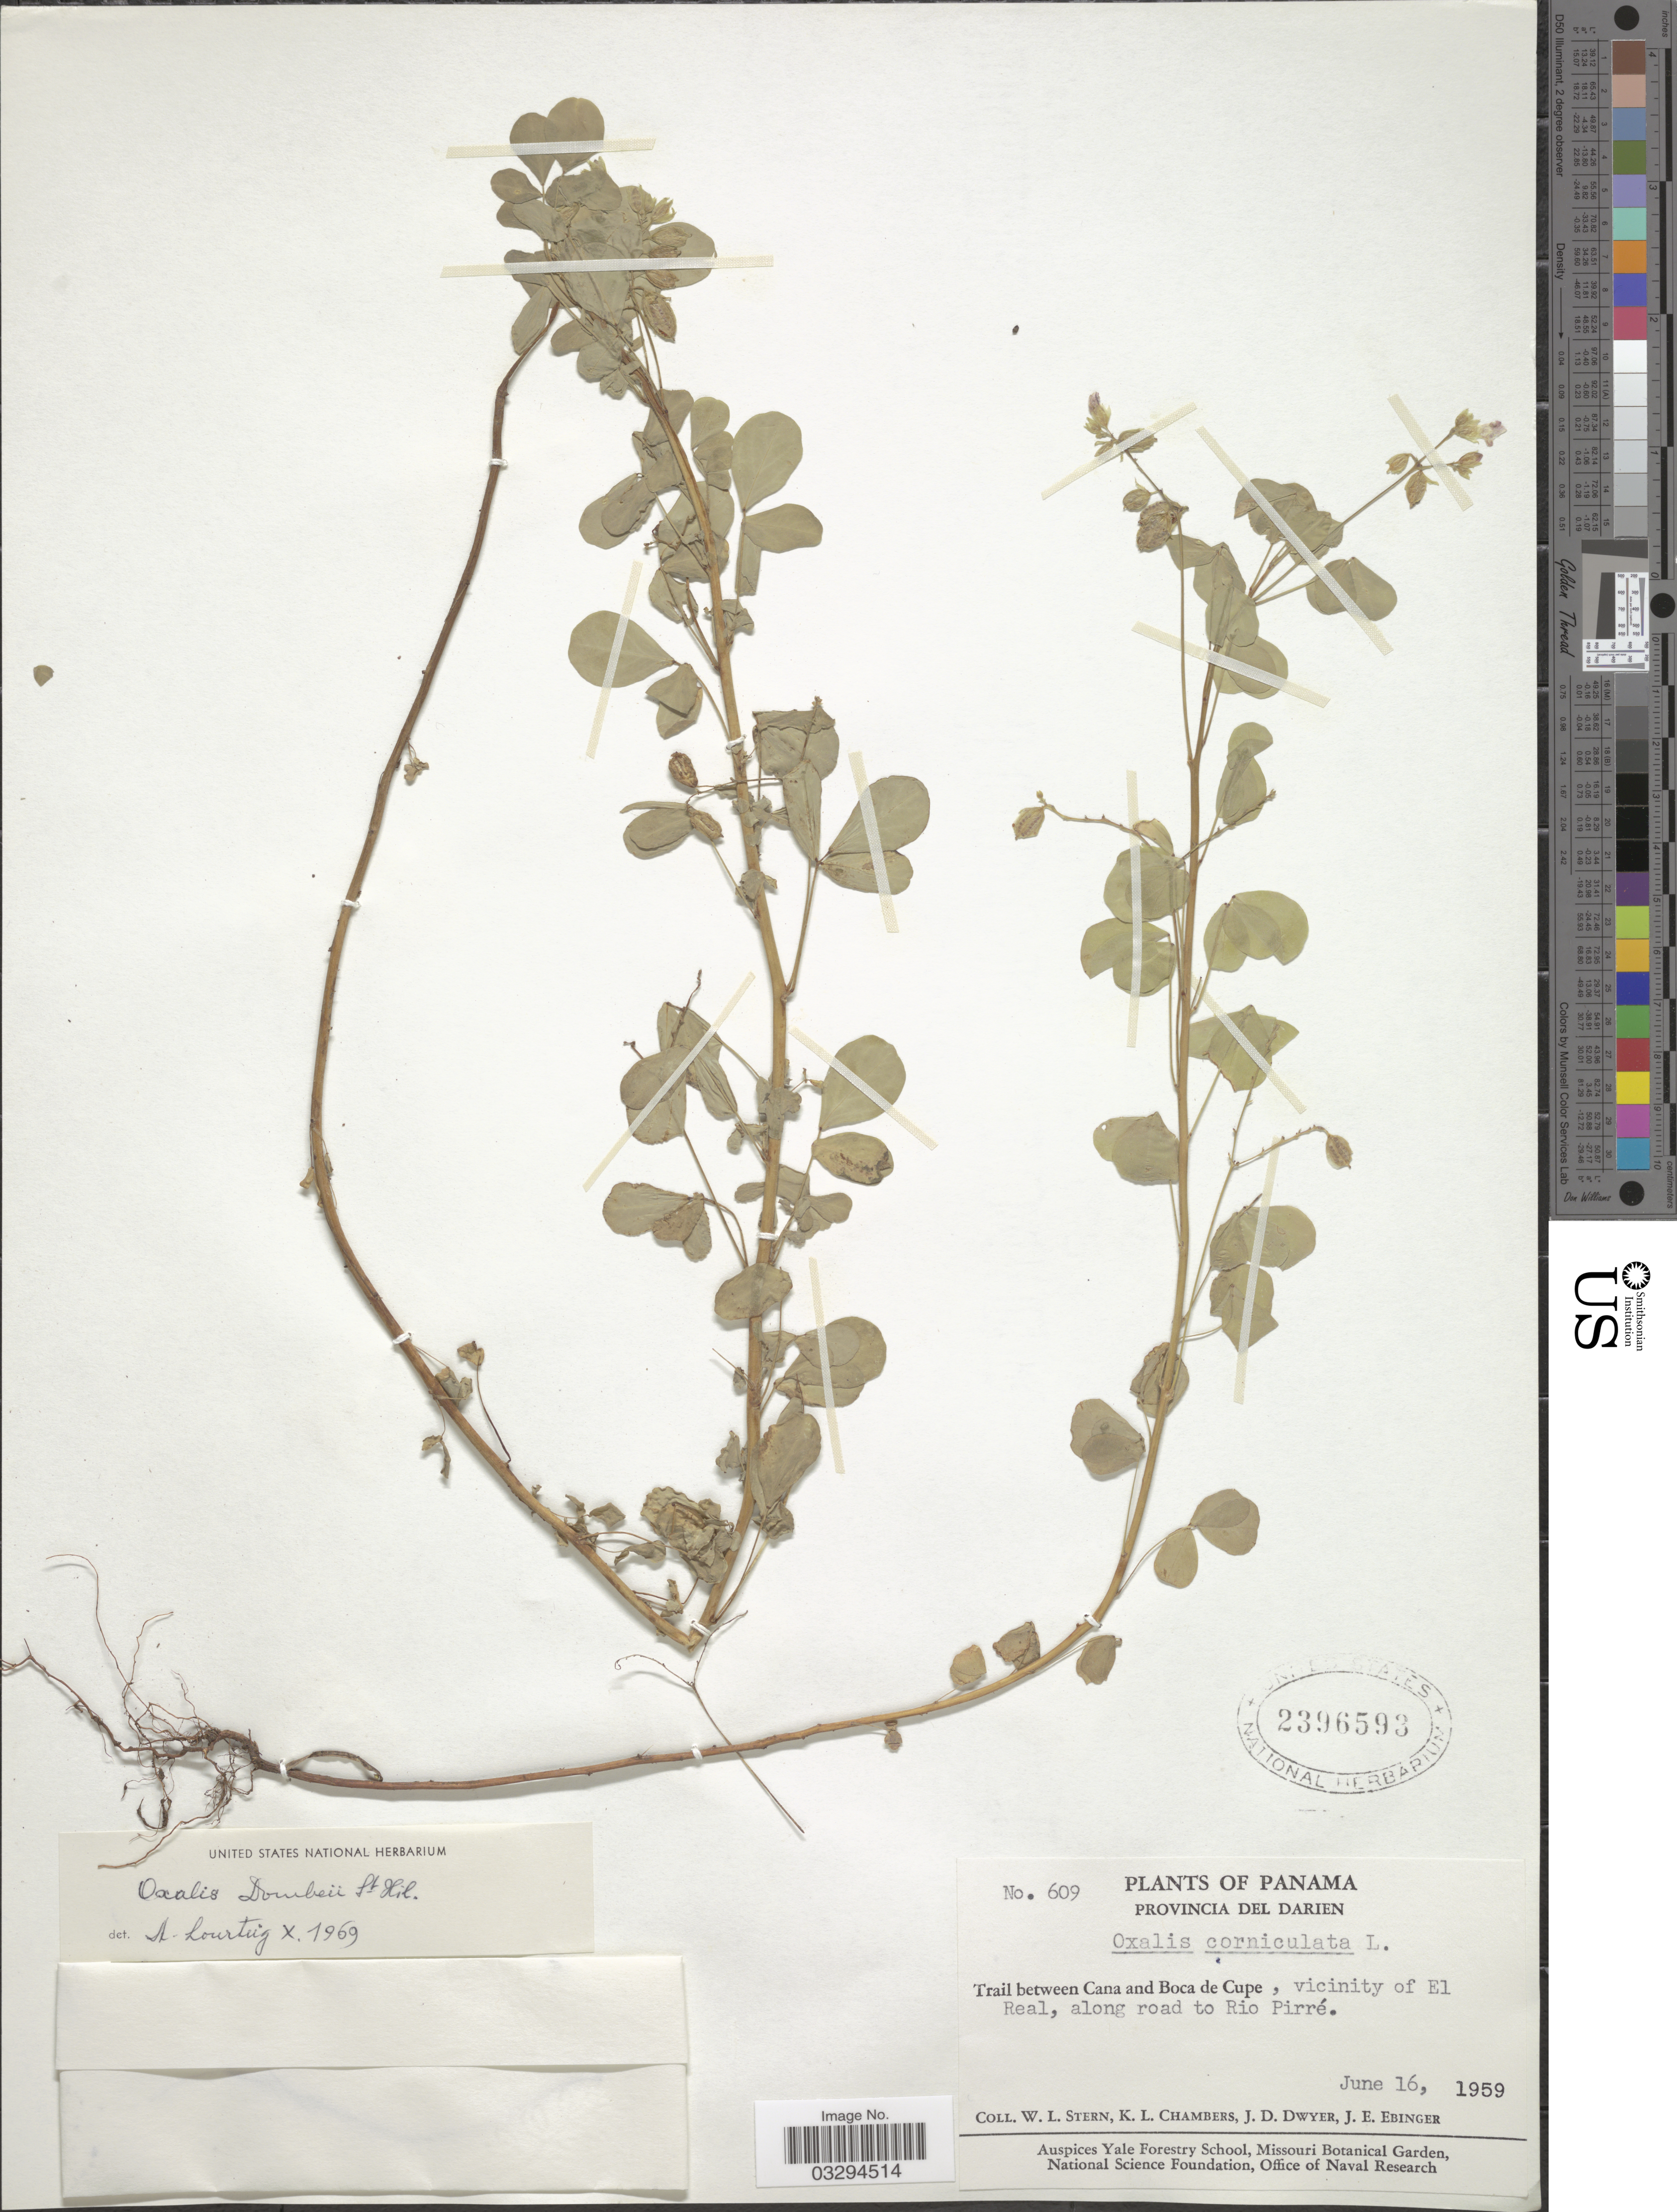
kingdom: Plantae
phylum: Tracheophyta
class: Magnoliopsida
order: Oxalidales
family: Oxalidaceae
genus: Oxalis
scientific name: Oxalis dombeyi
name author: A. St.-Hil.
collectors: W. L. Stern, K. Chambers, J. D. Dwyer & J. Ebinger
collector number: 609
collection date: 1959-06-16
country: Panama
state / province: Darién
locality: Trail between Cana and Boca de Cupe, vicinity of El Real, along road to Rio Pirré.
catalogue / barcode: US 2396593